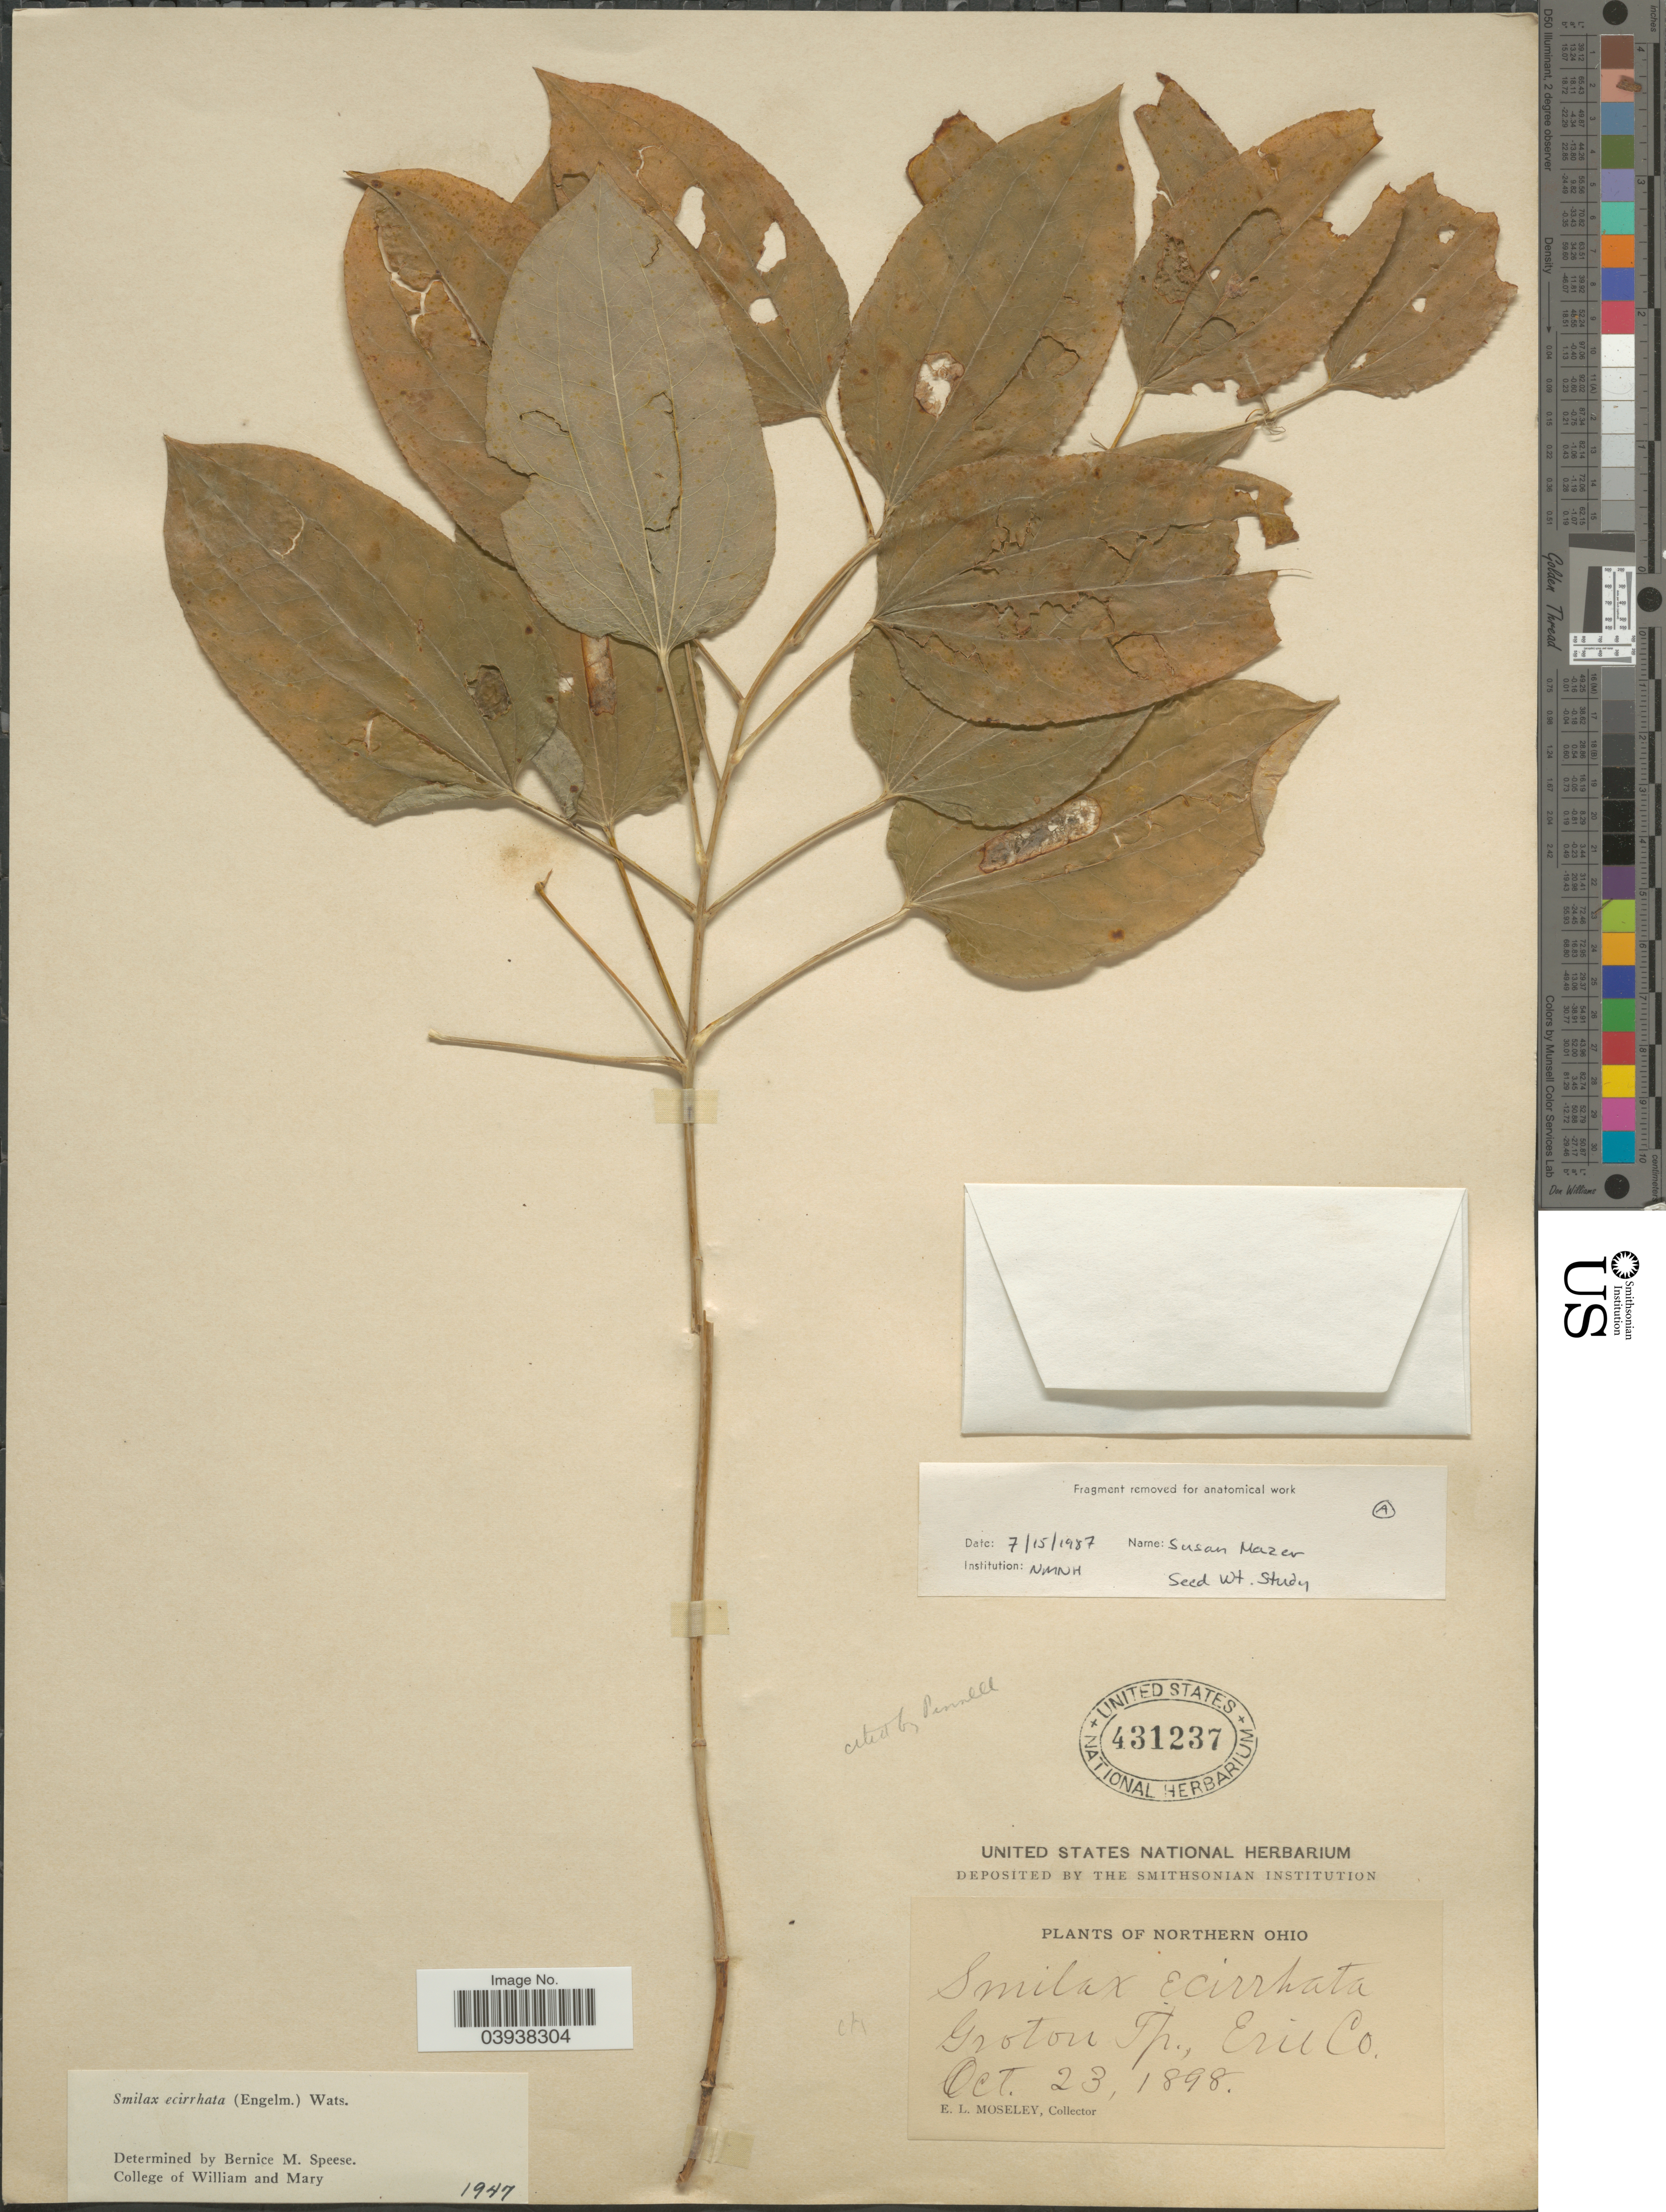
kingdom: Plantae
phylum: Tracheophyta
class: Liliopsida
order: Liliales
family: Smilacaceae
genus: Smilax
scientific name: Smilax ecirrhata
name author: (Engelm. ex Kunth) S. Watson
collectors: E. Moseley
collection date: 1898-10-23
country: United States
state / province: Ohio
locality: Northern Ohio. Groton Tp., Erie Co.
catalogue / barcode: US 431237